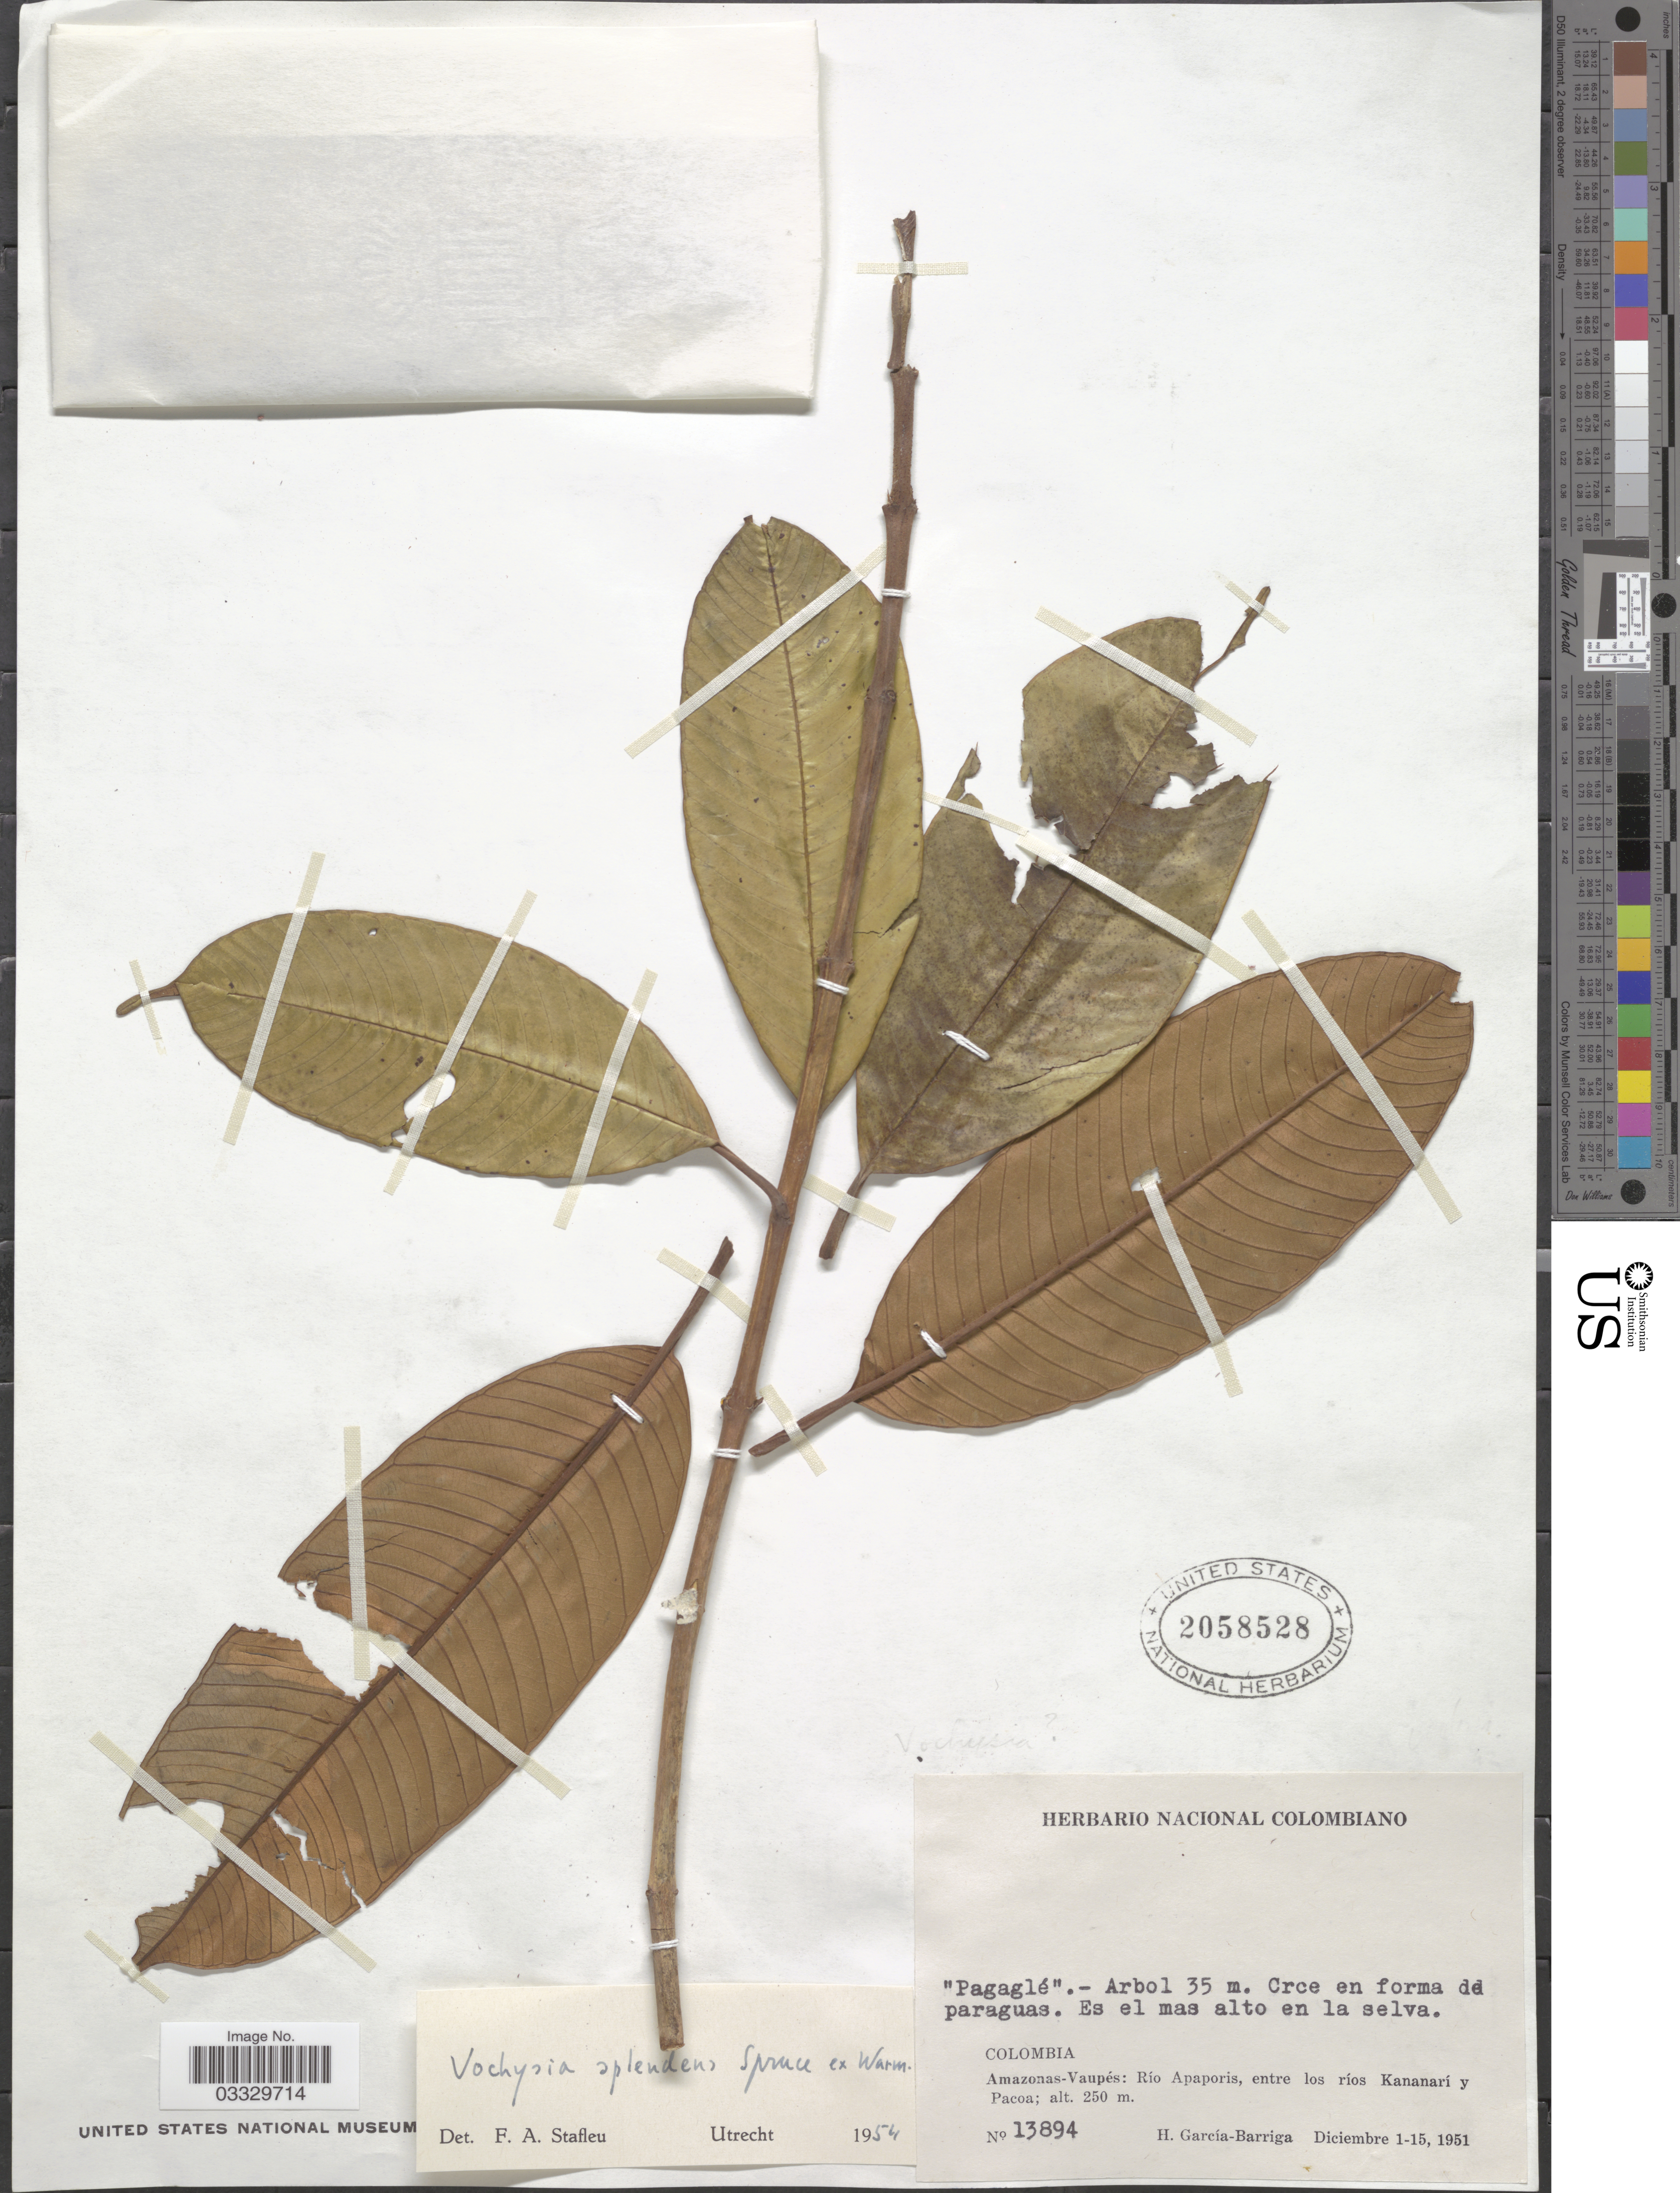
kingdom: Plantae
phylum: Tracheophyta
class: Magnoliopsida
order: Myrtales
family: Vochysiaceae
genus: Vochysia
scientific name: Vochysia splendens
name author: Spruce ex Warm. in Mart.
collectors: H. García Barriga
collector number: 13894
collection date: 1951-12-01/1951-12-15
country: Colombia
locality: Amazonas - Vaupés: Río Apaporis, entre los ríos Kananarí y Pacoa.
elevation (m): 250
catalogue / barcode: US 2058528